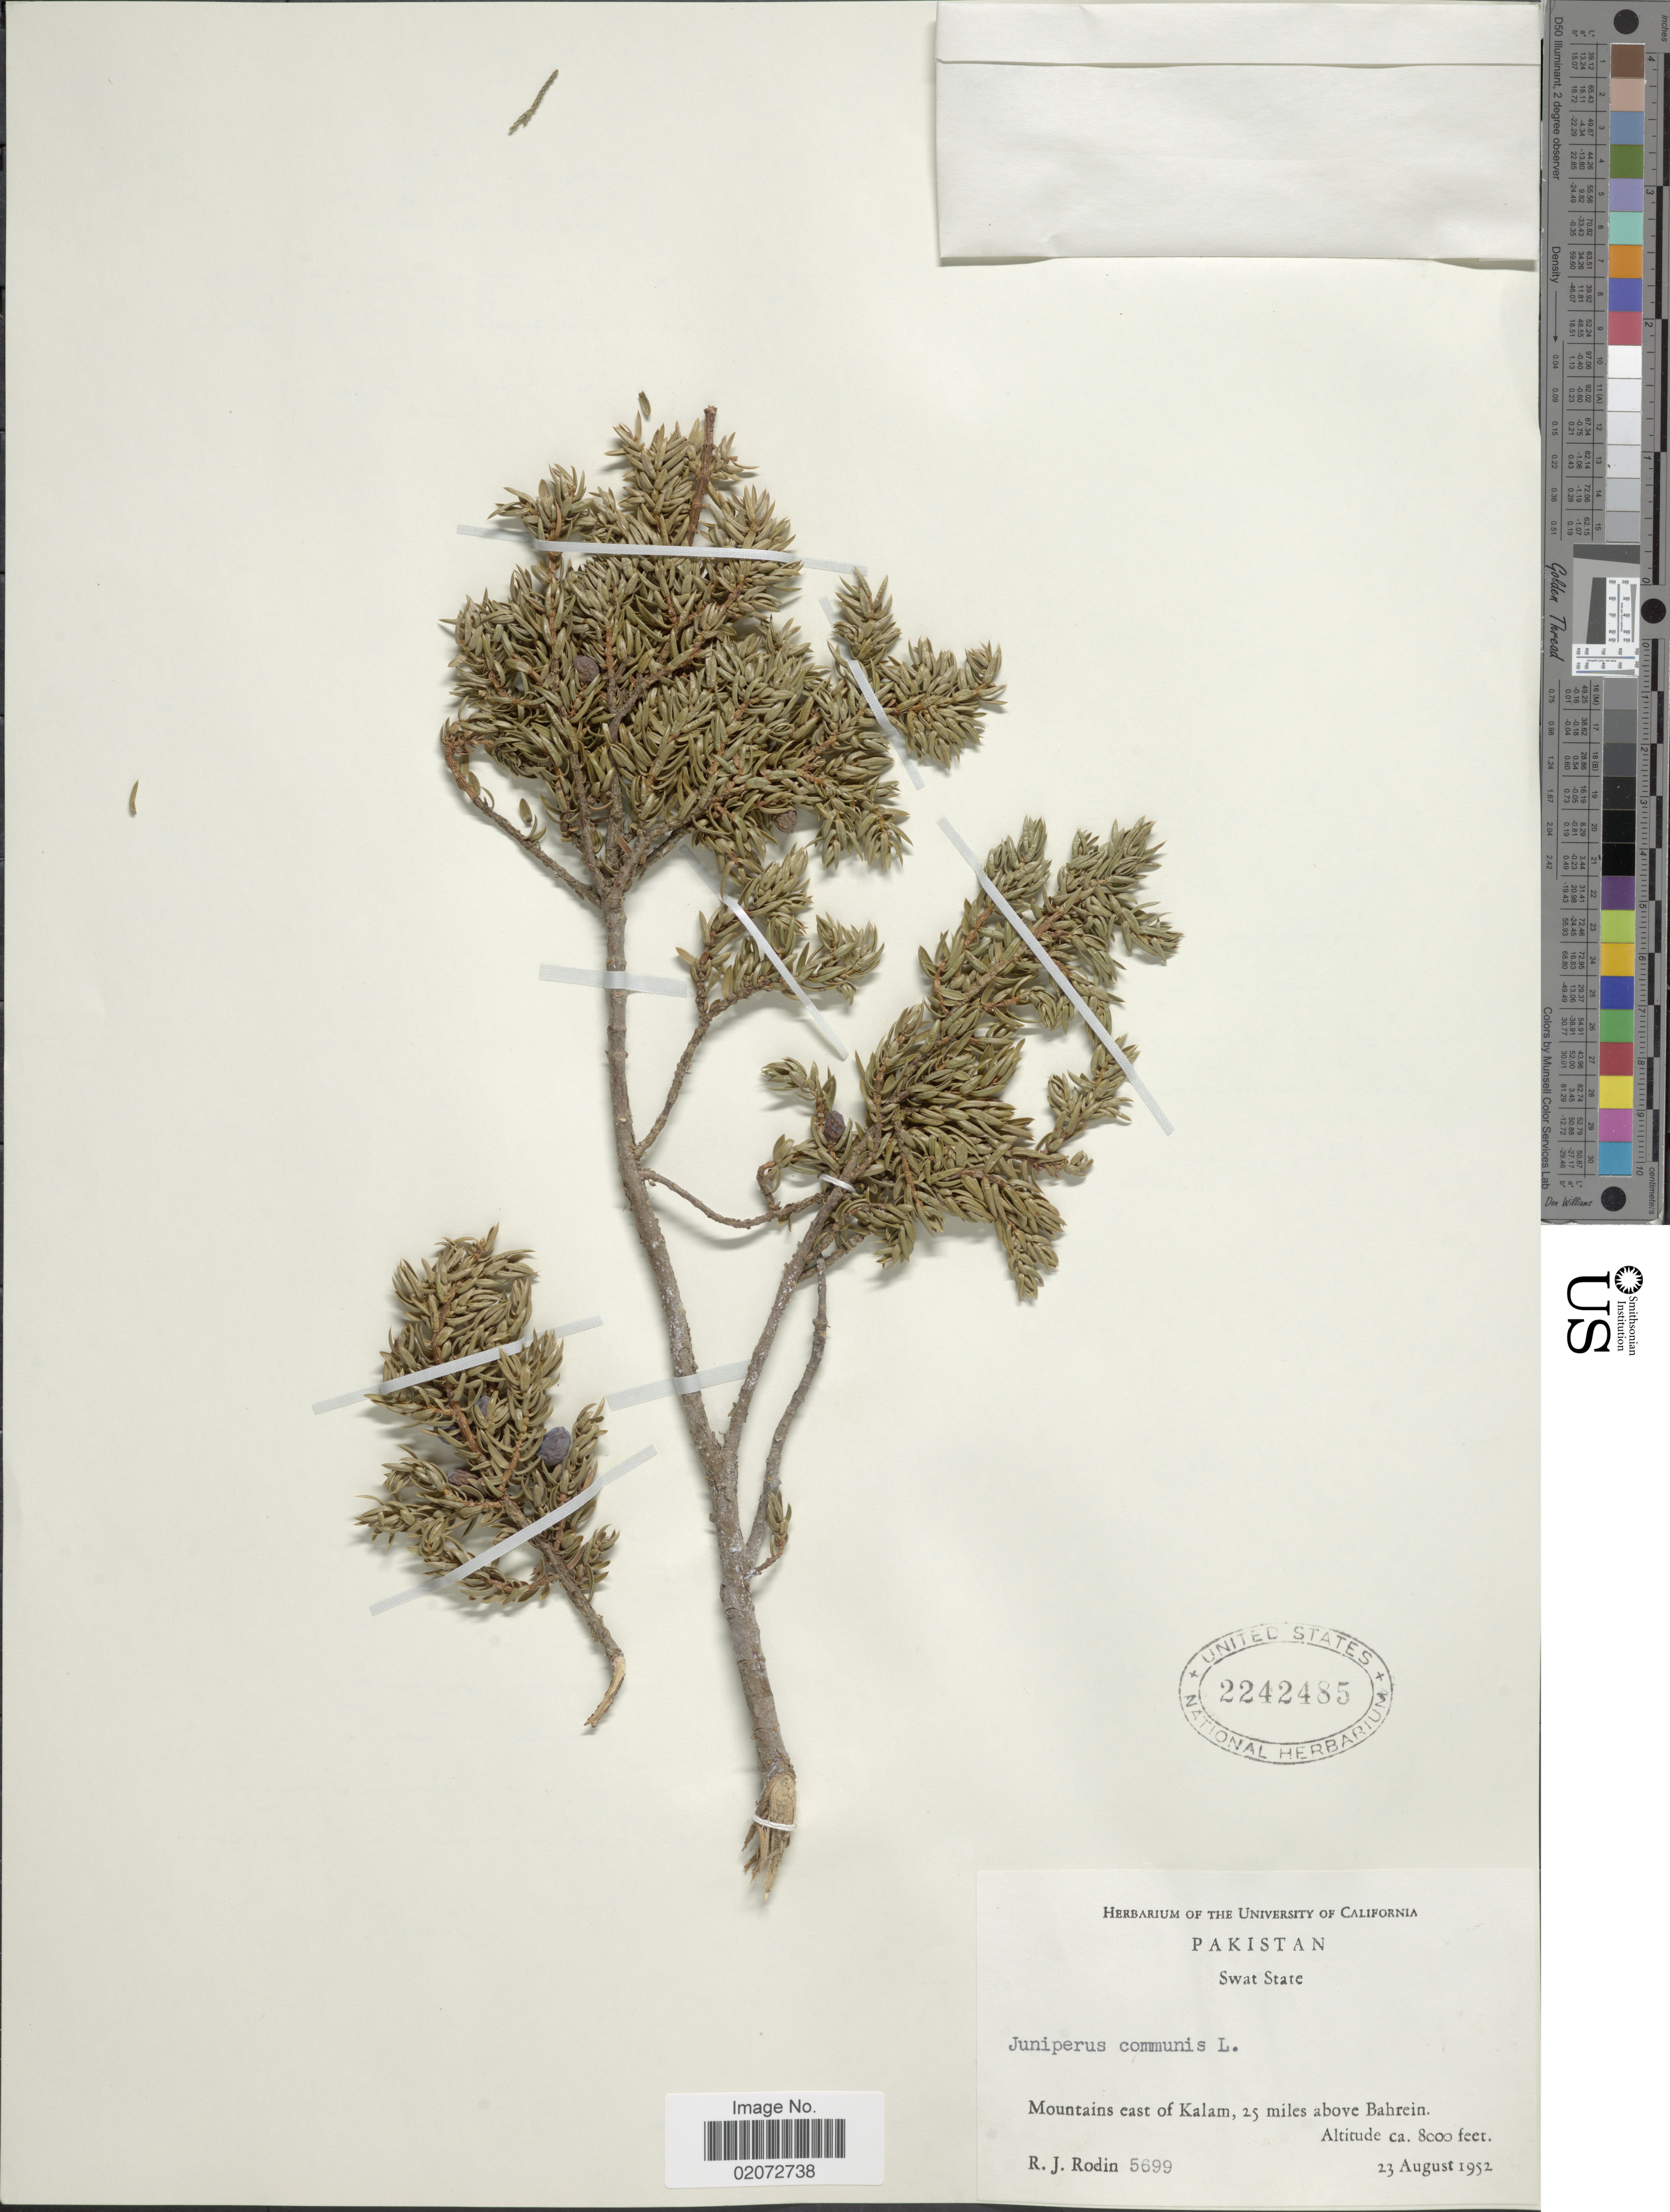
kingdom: Plantae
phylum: Tracheophyta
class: Pinopsida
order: Pinales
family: Cupressaceae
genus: Juniperus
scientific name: Juniperus communis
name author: L.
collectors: R. J. Rodin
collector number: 5699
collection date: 1952-08-23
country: Pakistan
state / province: Khyber Pakhtunkhwa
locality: Swat State, Mountains east of Kalam, 25 miles above Bahrein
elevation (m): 2438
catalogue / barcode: US 2242485